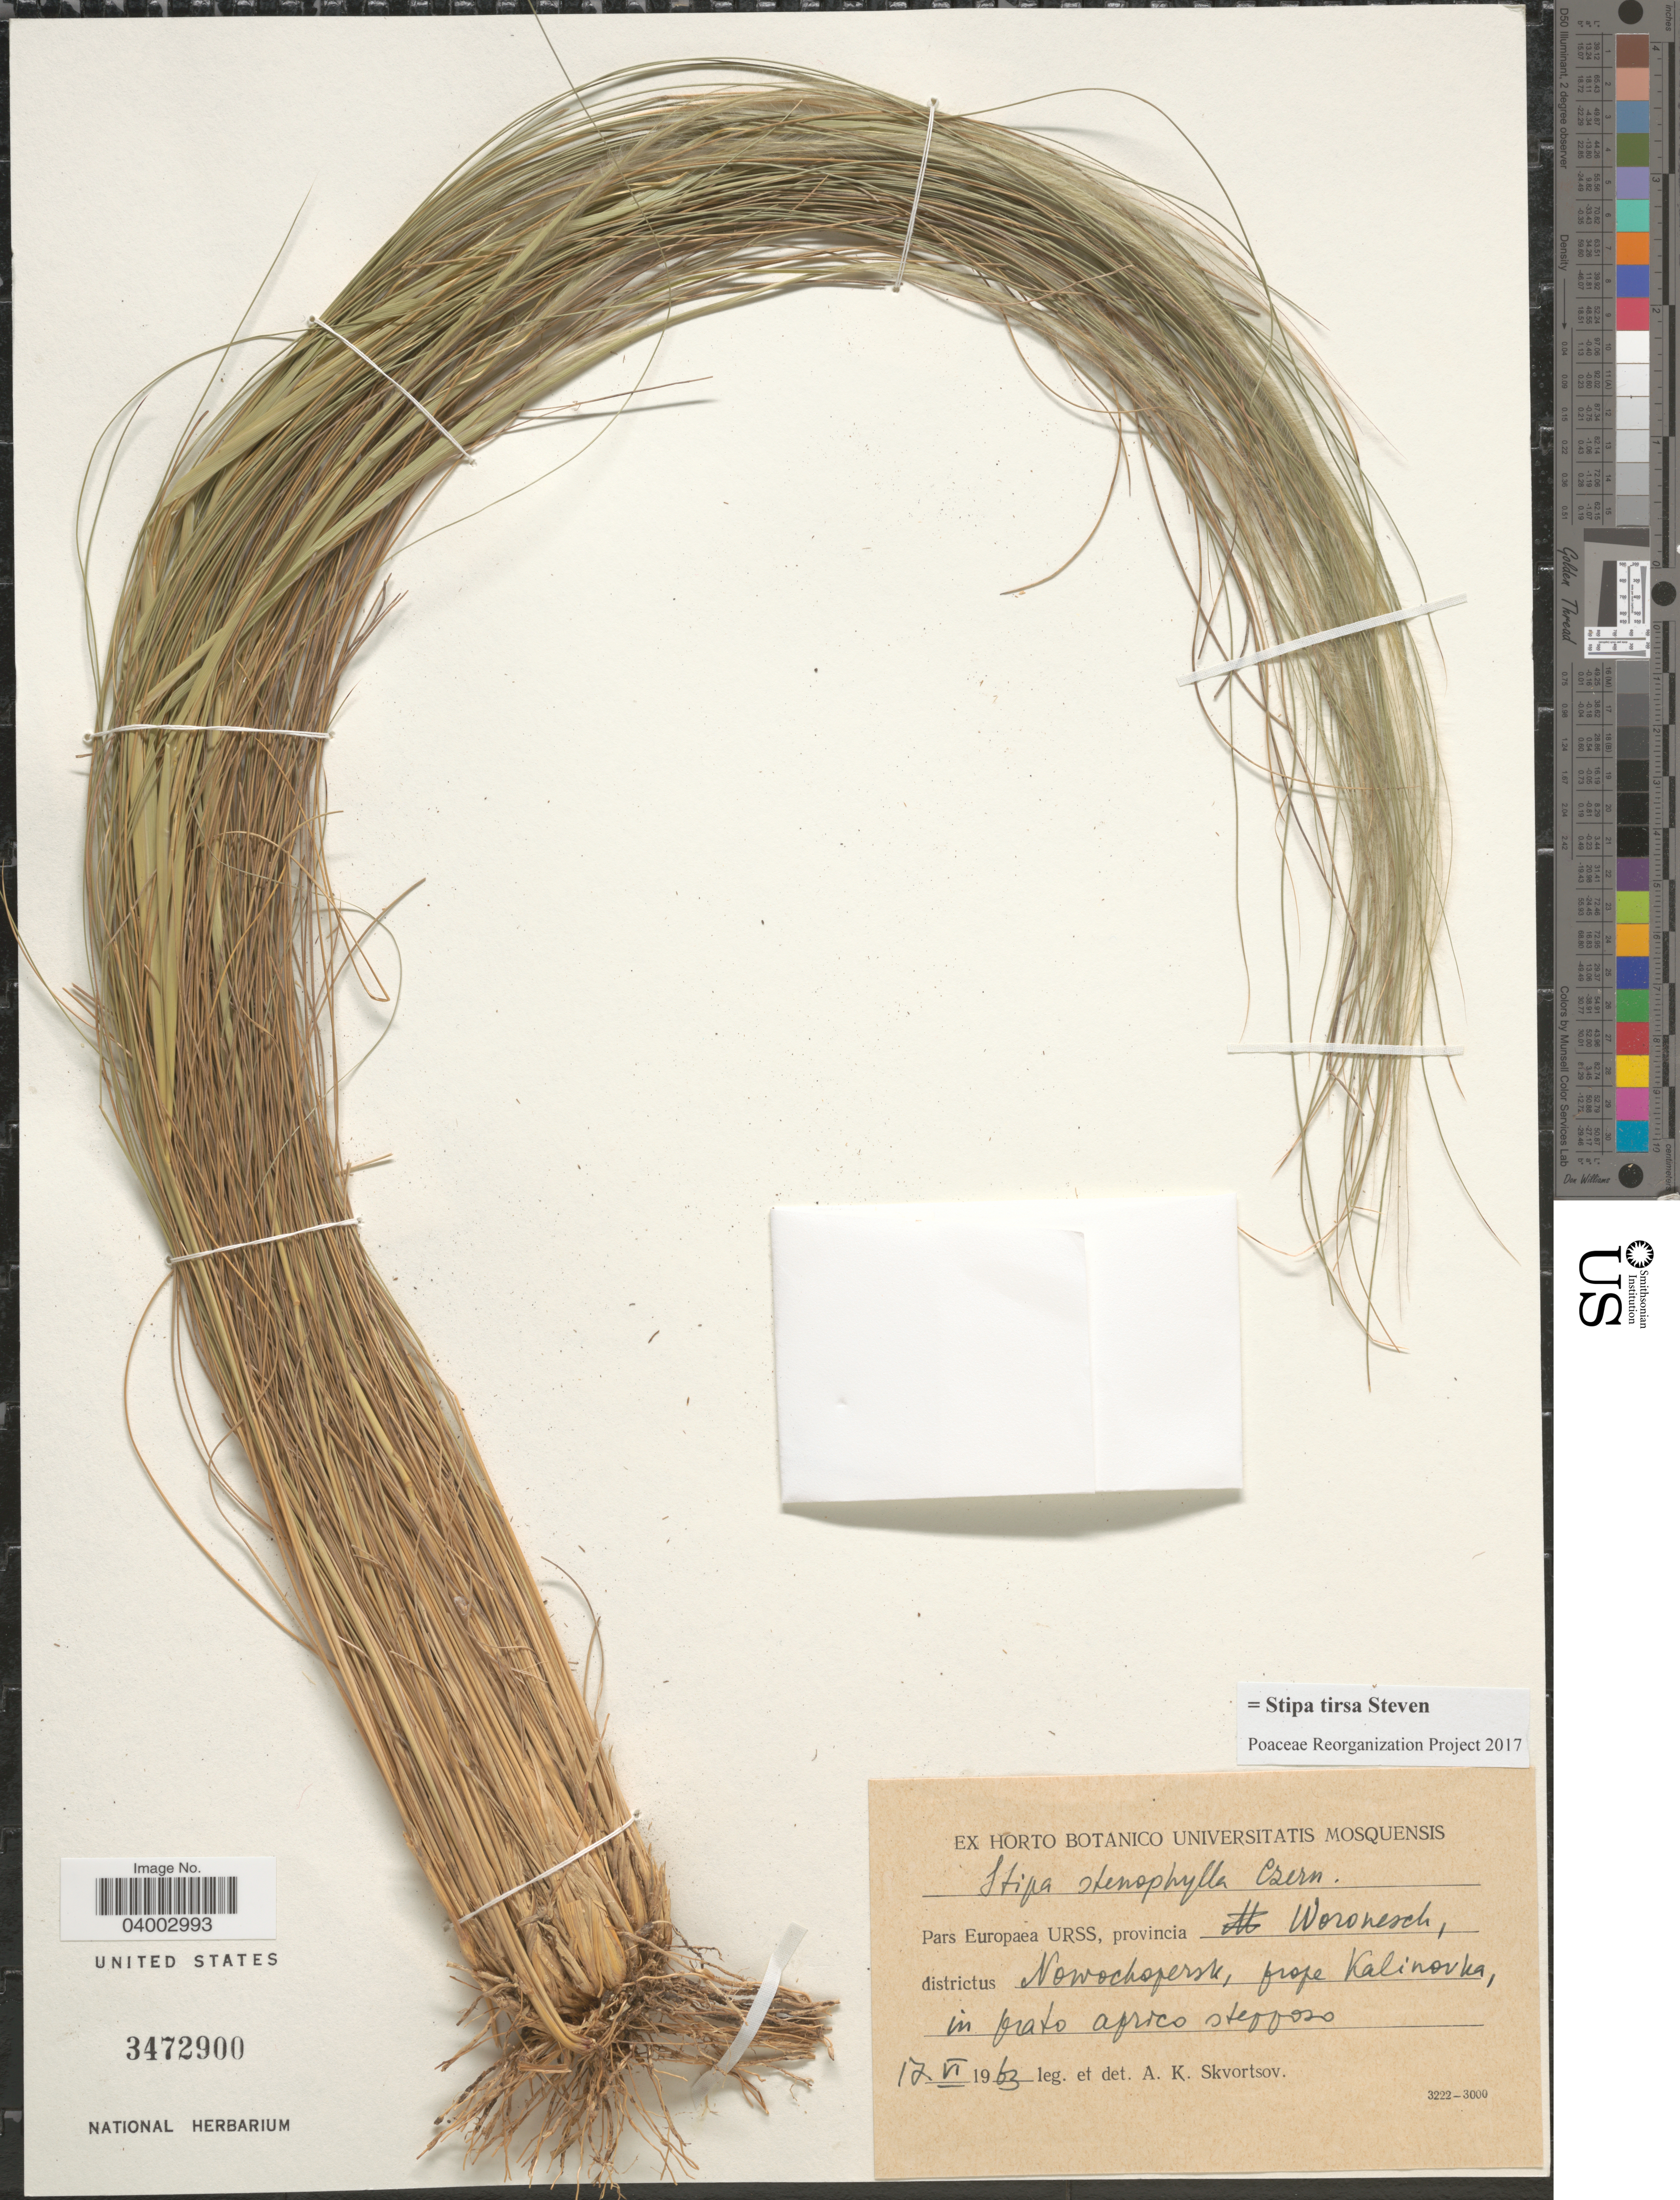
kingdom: Plantae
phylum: Tracheophyta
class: Liliopsida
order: Poales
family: Poaceae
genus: Stipa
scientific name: Stipa tirsa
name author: Steven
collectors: A. K. Skvortsov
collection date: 1963-06-12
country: Russian Federation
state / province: Voronezh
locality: Pars Europaea URSS, provincia Woronesch, districtus Novokhopyorsk, prope Kalinovka, in prato aprico stepposo.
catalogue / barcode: US 3472900